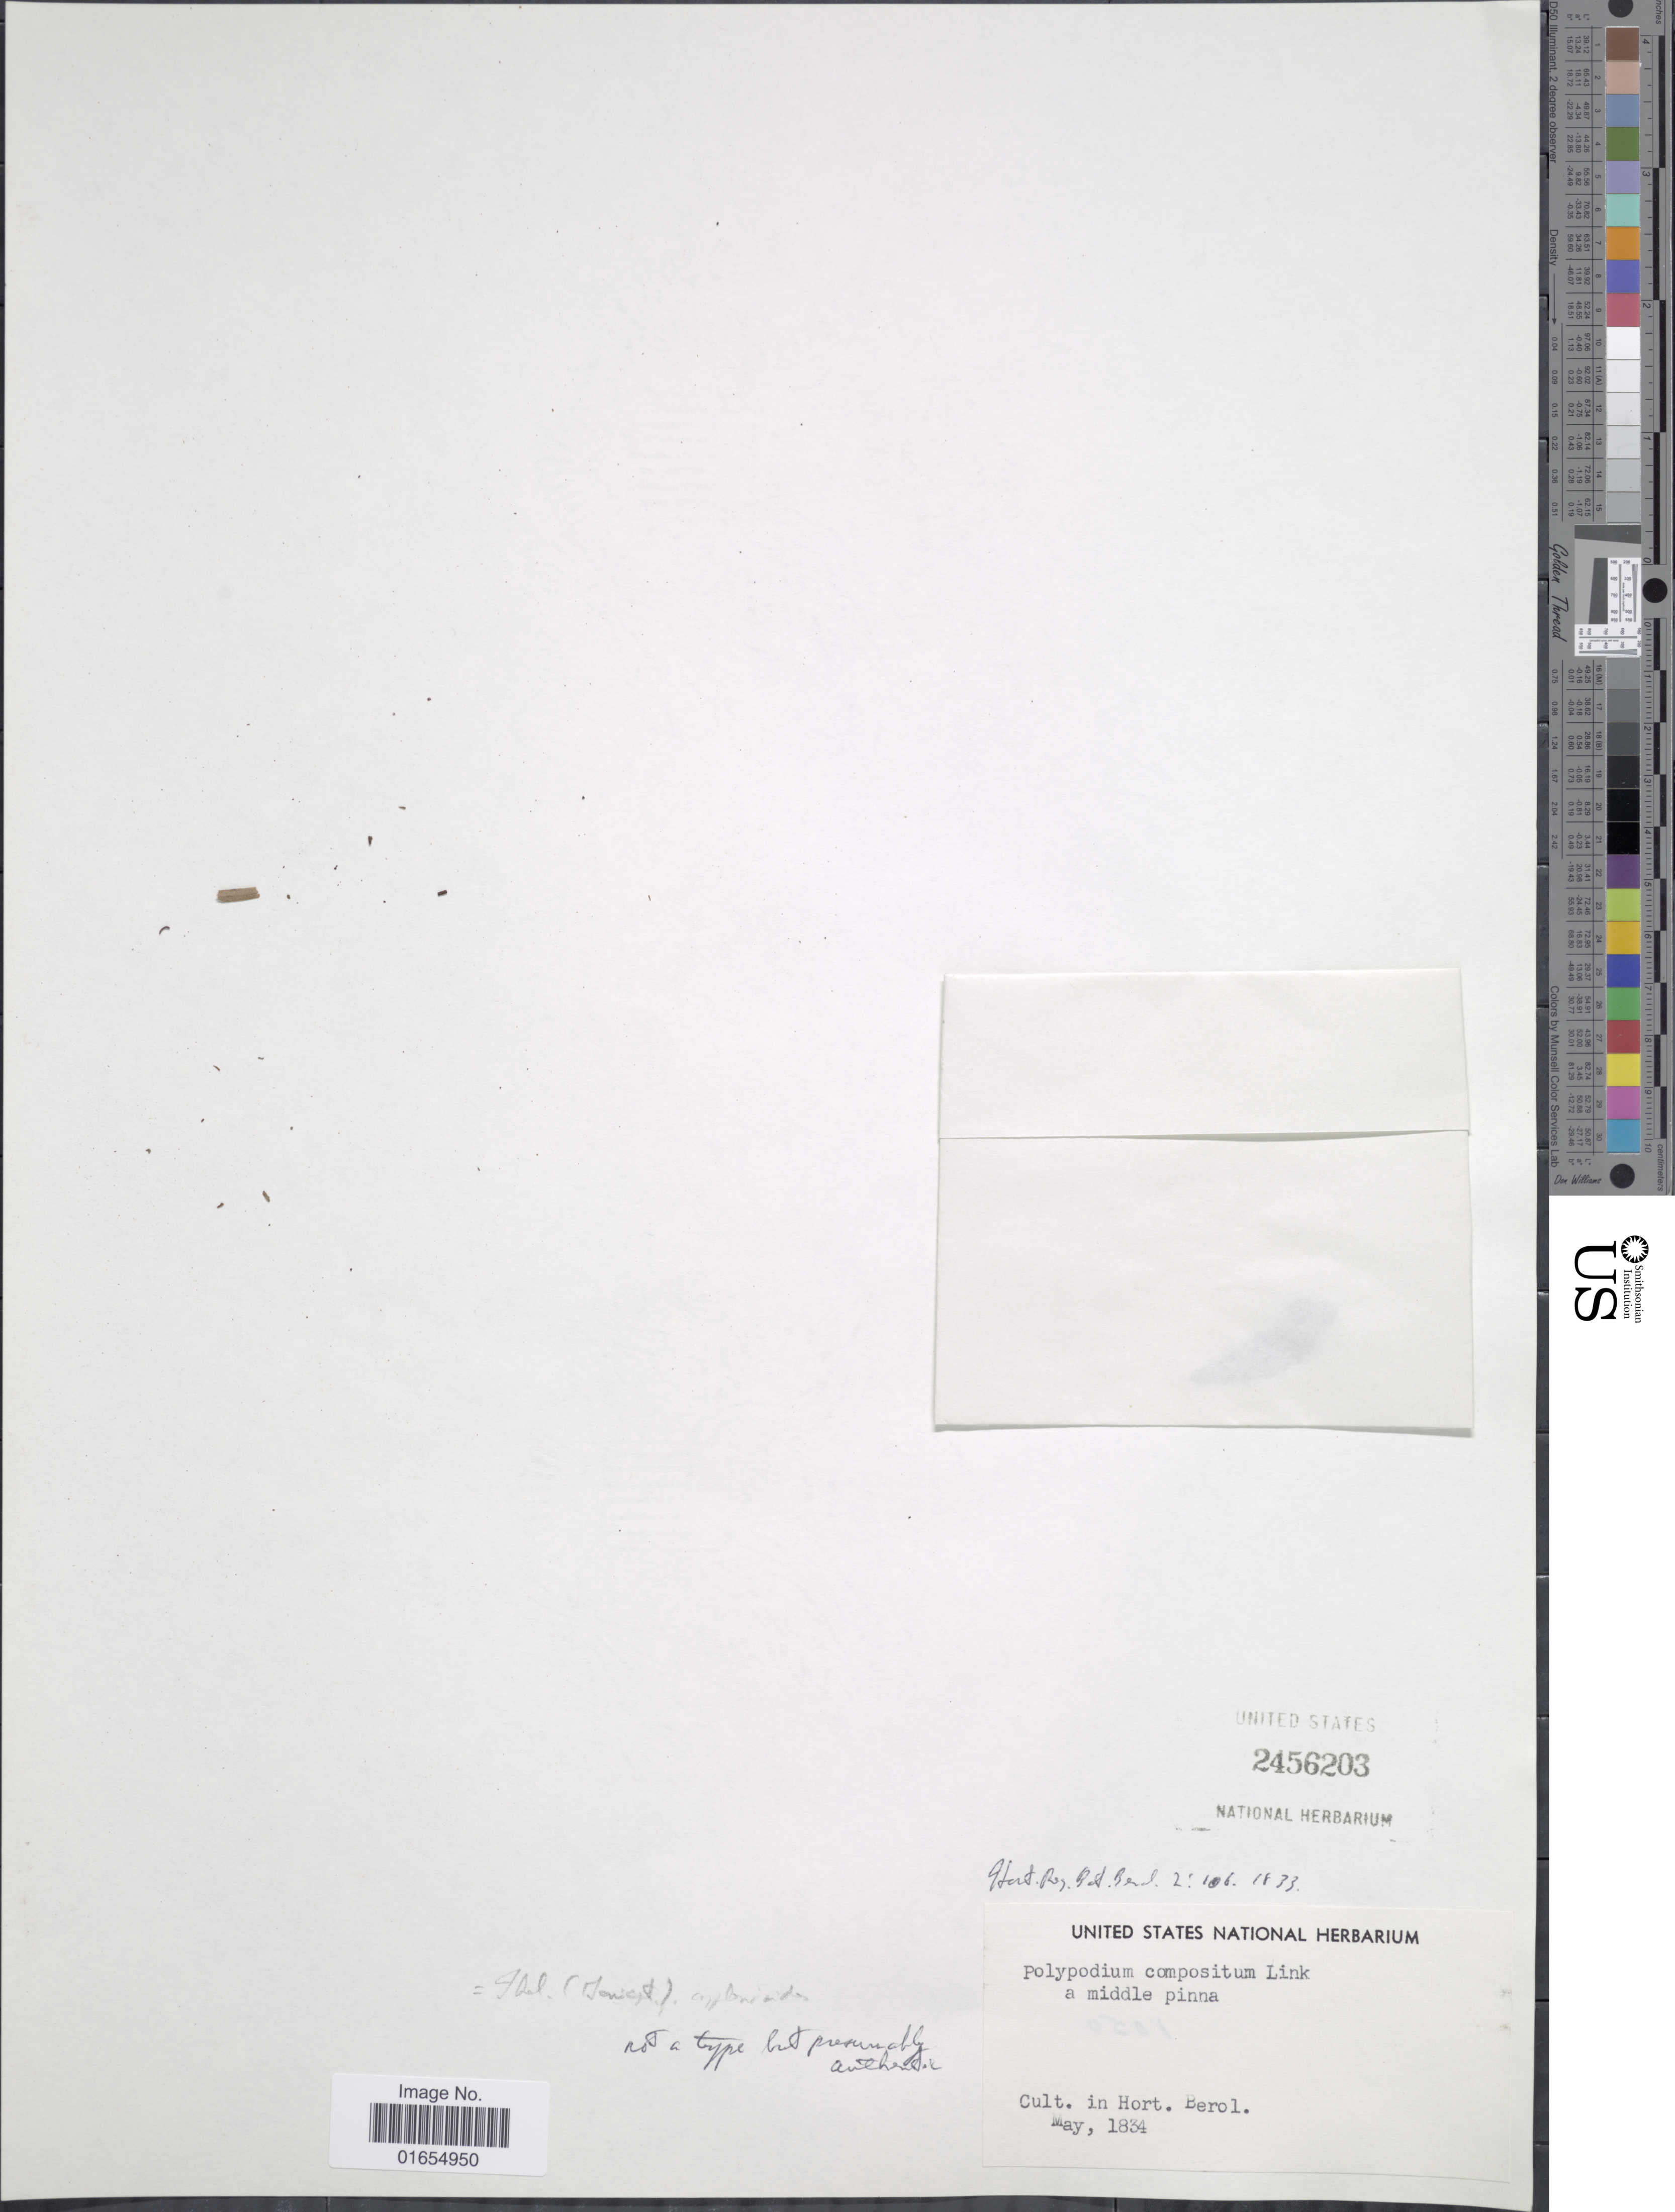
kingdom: Plantae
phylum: Tracheophyta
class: Polypodiopsida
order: Polypodiales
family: Thelypteridaceae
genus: Goniopteris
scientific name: Goniopteris retroflexa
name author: (L.) Pic. Serm.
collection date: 1934-05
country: Germany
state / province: Berlin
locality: Cult. in Hort. Berol.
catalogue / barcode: US 2456203